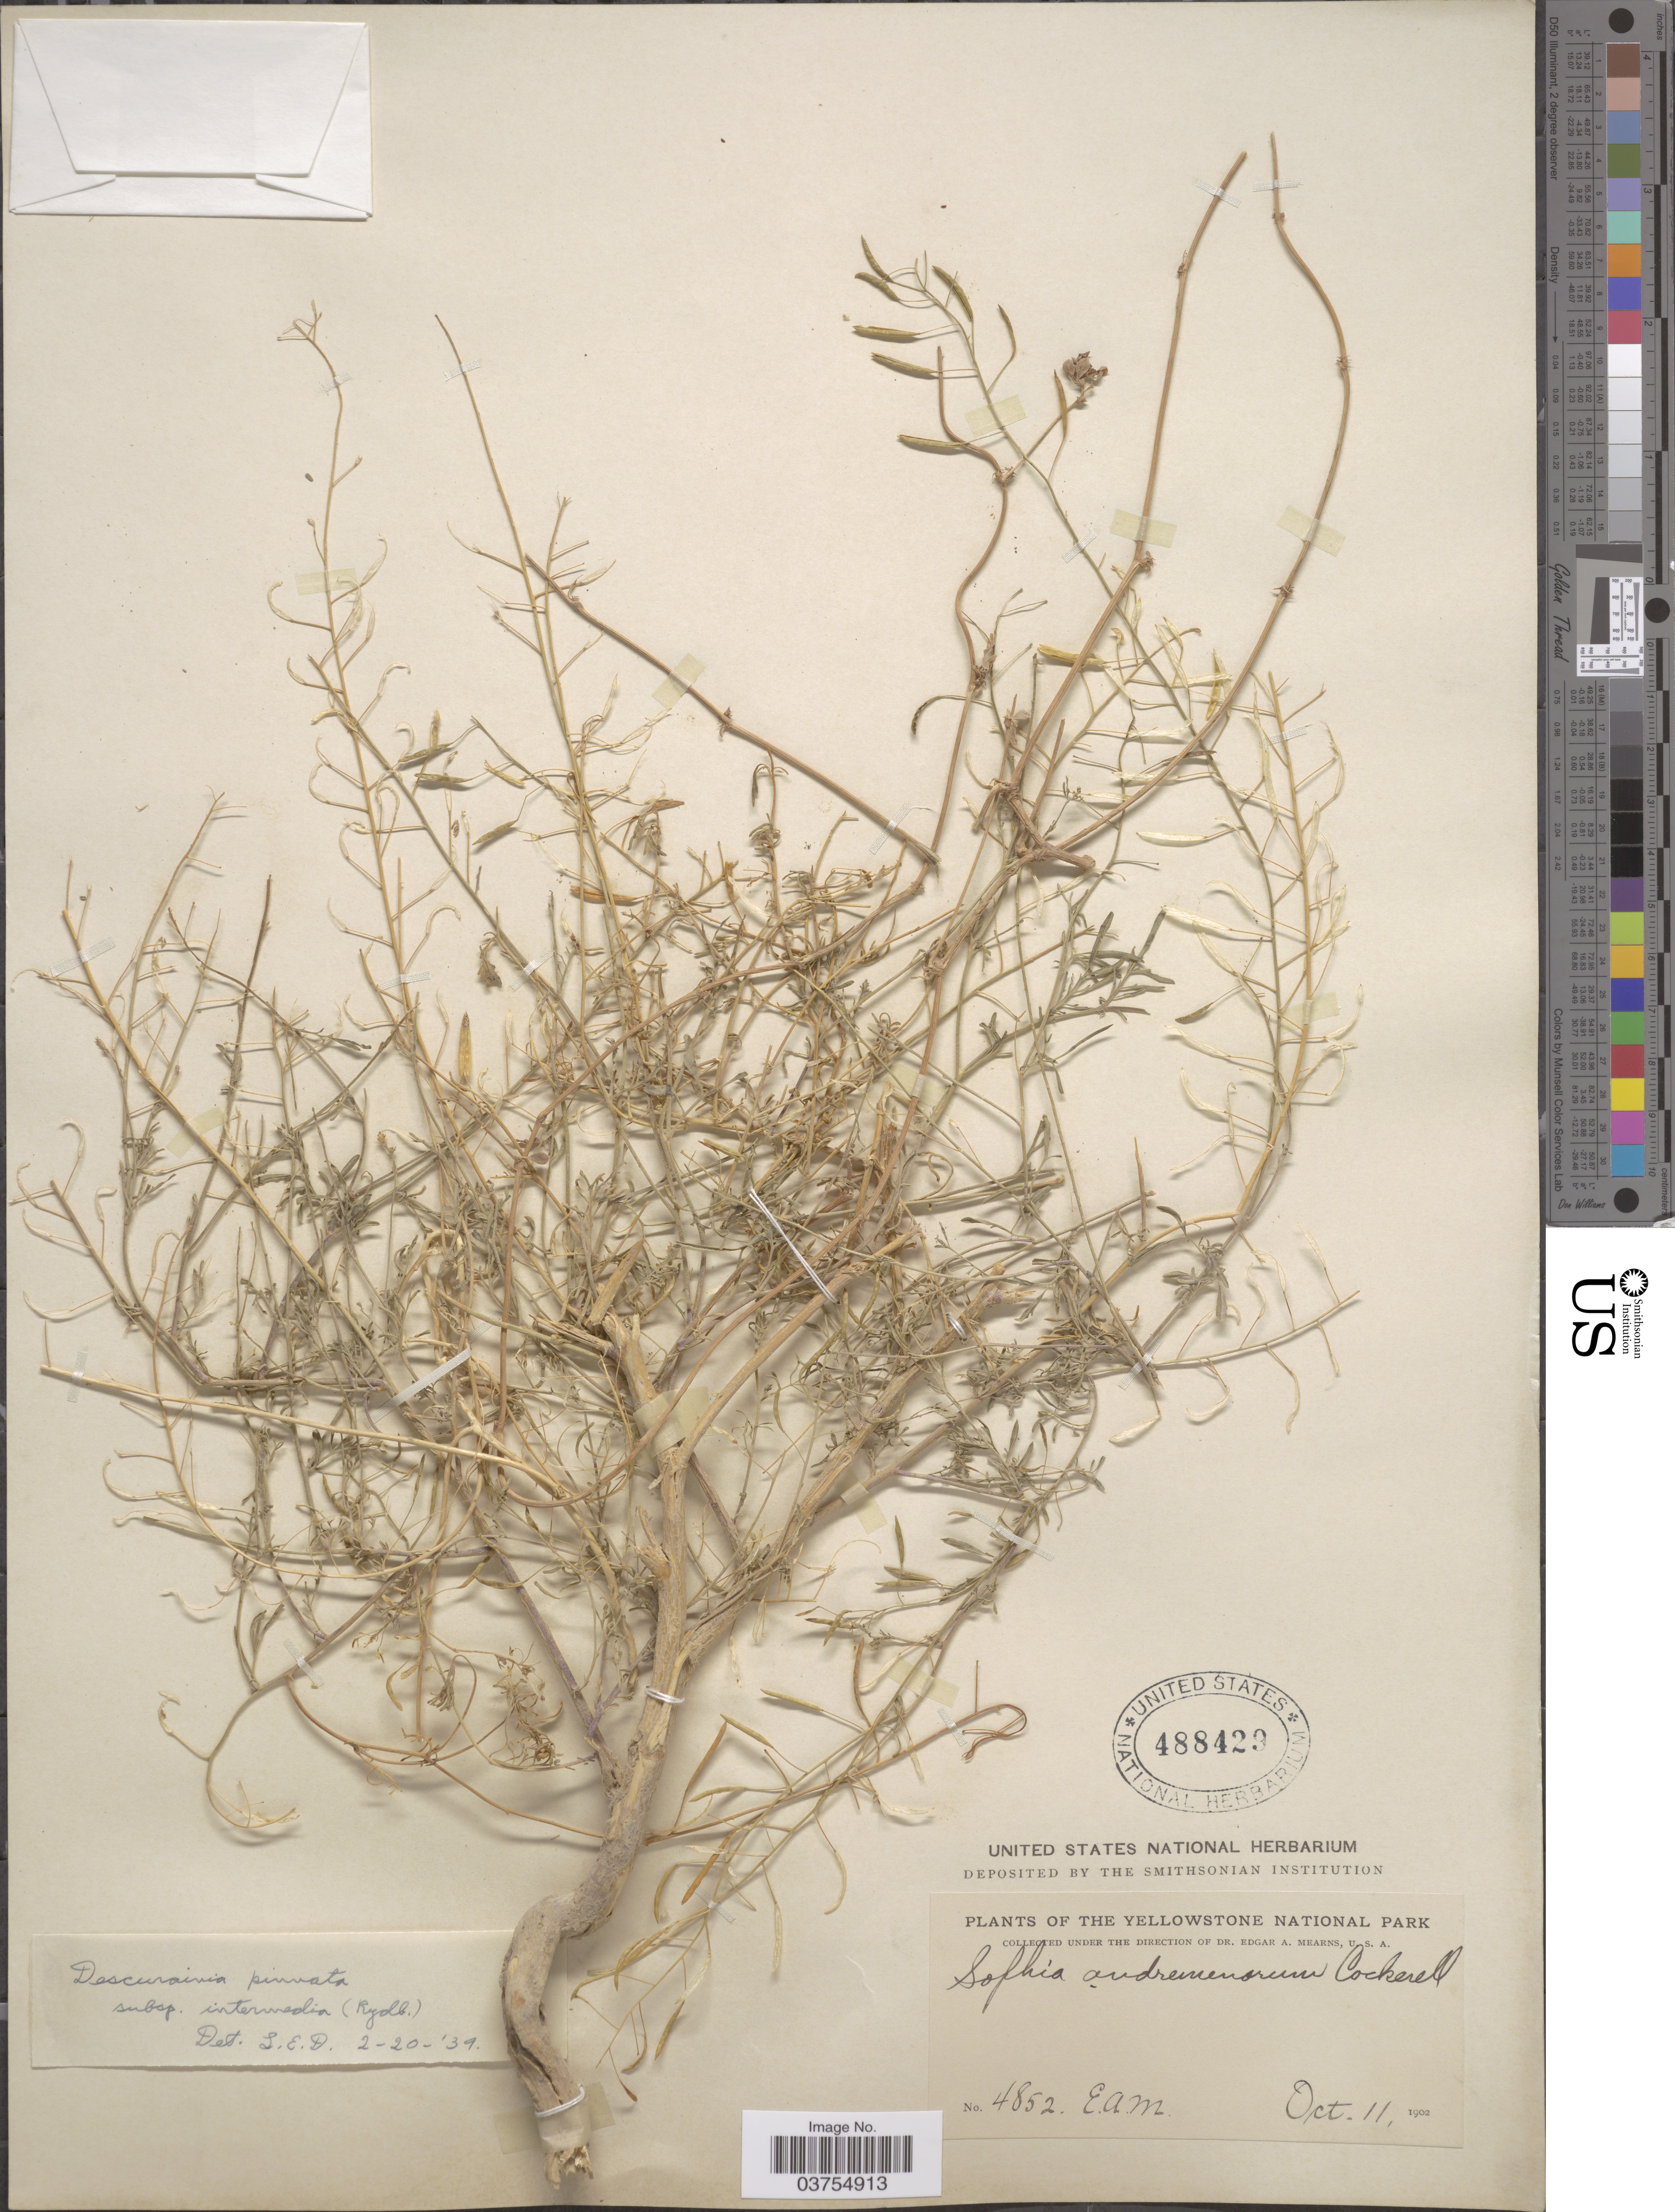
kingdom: Plantae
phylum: Tracheophyta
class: Magnoliopsida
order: Brassicales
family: Brassicaceae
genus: Descurainia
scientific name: Descurainia pinnata subsp. intermedia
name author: (Rydb.) Detling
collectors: E. A. Mearns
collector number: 4852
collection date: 1902-10-11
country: United States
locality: The Yellowstone National Park.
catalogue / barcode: US 488429